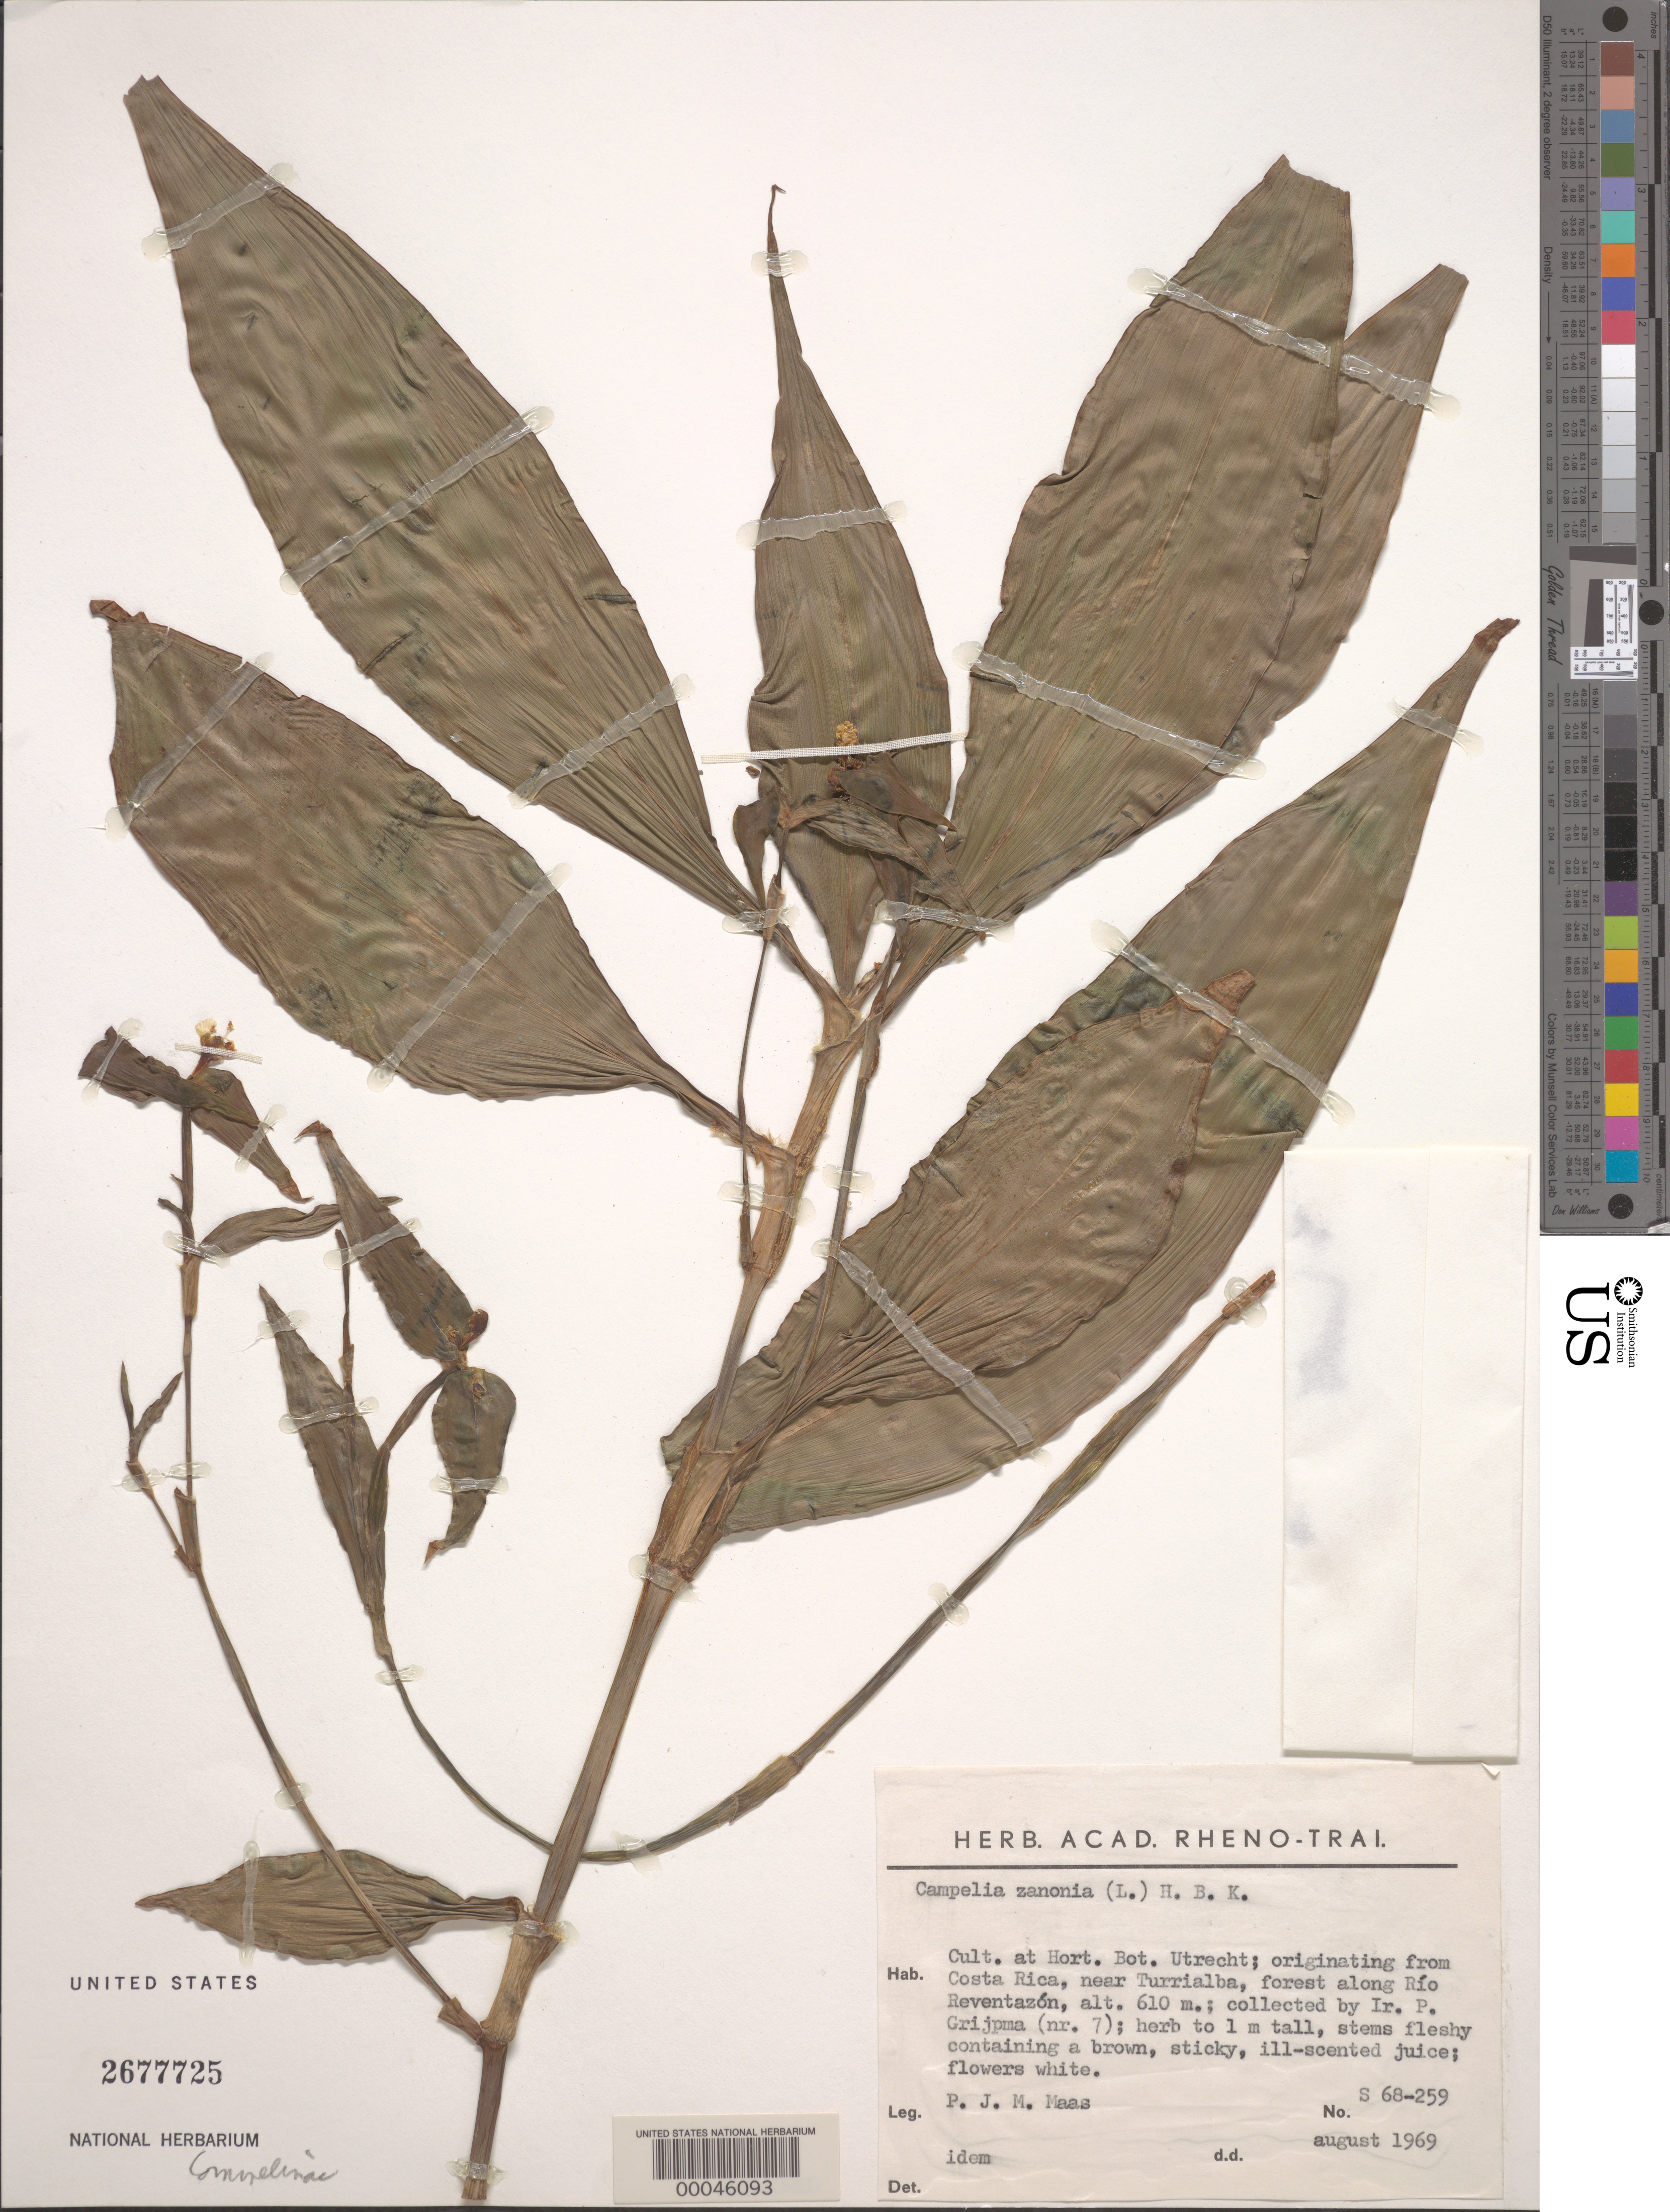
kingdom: Plantae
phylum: Tracheophyta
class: Liliopsida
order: Commelinales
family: Commelinaceae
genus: Tradescantia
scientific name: Tradescantia zanonia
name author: (L.) Sw.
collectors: P. Maas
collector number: S68-259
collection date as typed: Aug 1969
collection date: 1969-08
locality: Hort. bot. utrecht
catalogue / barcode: US 2677725